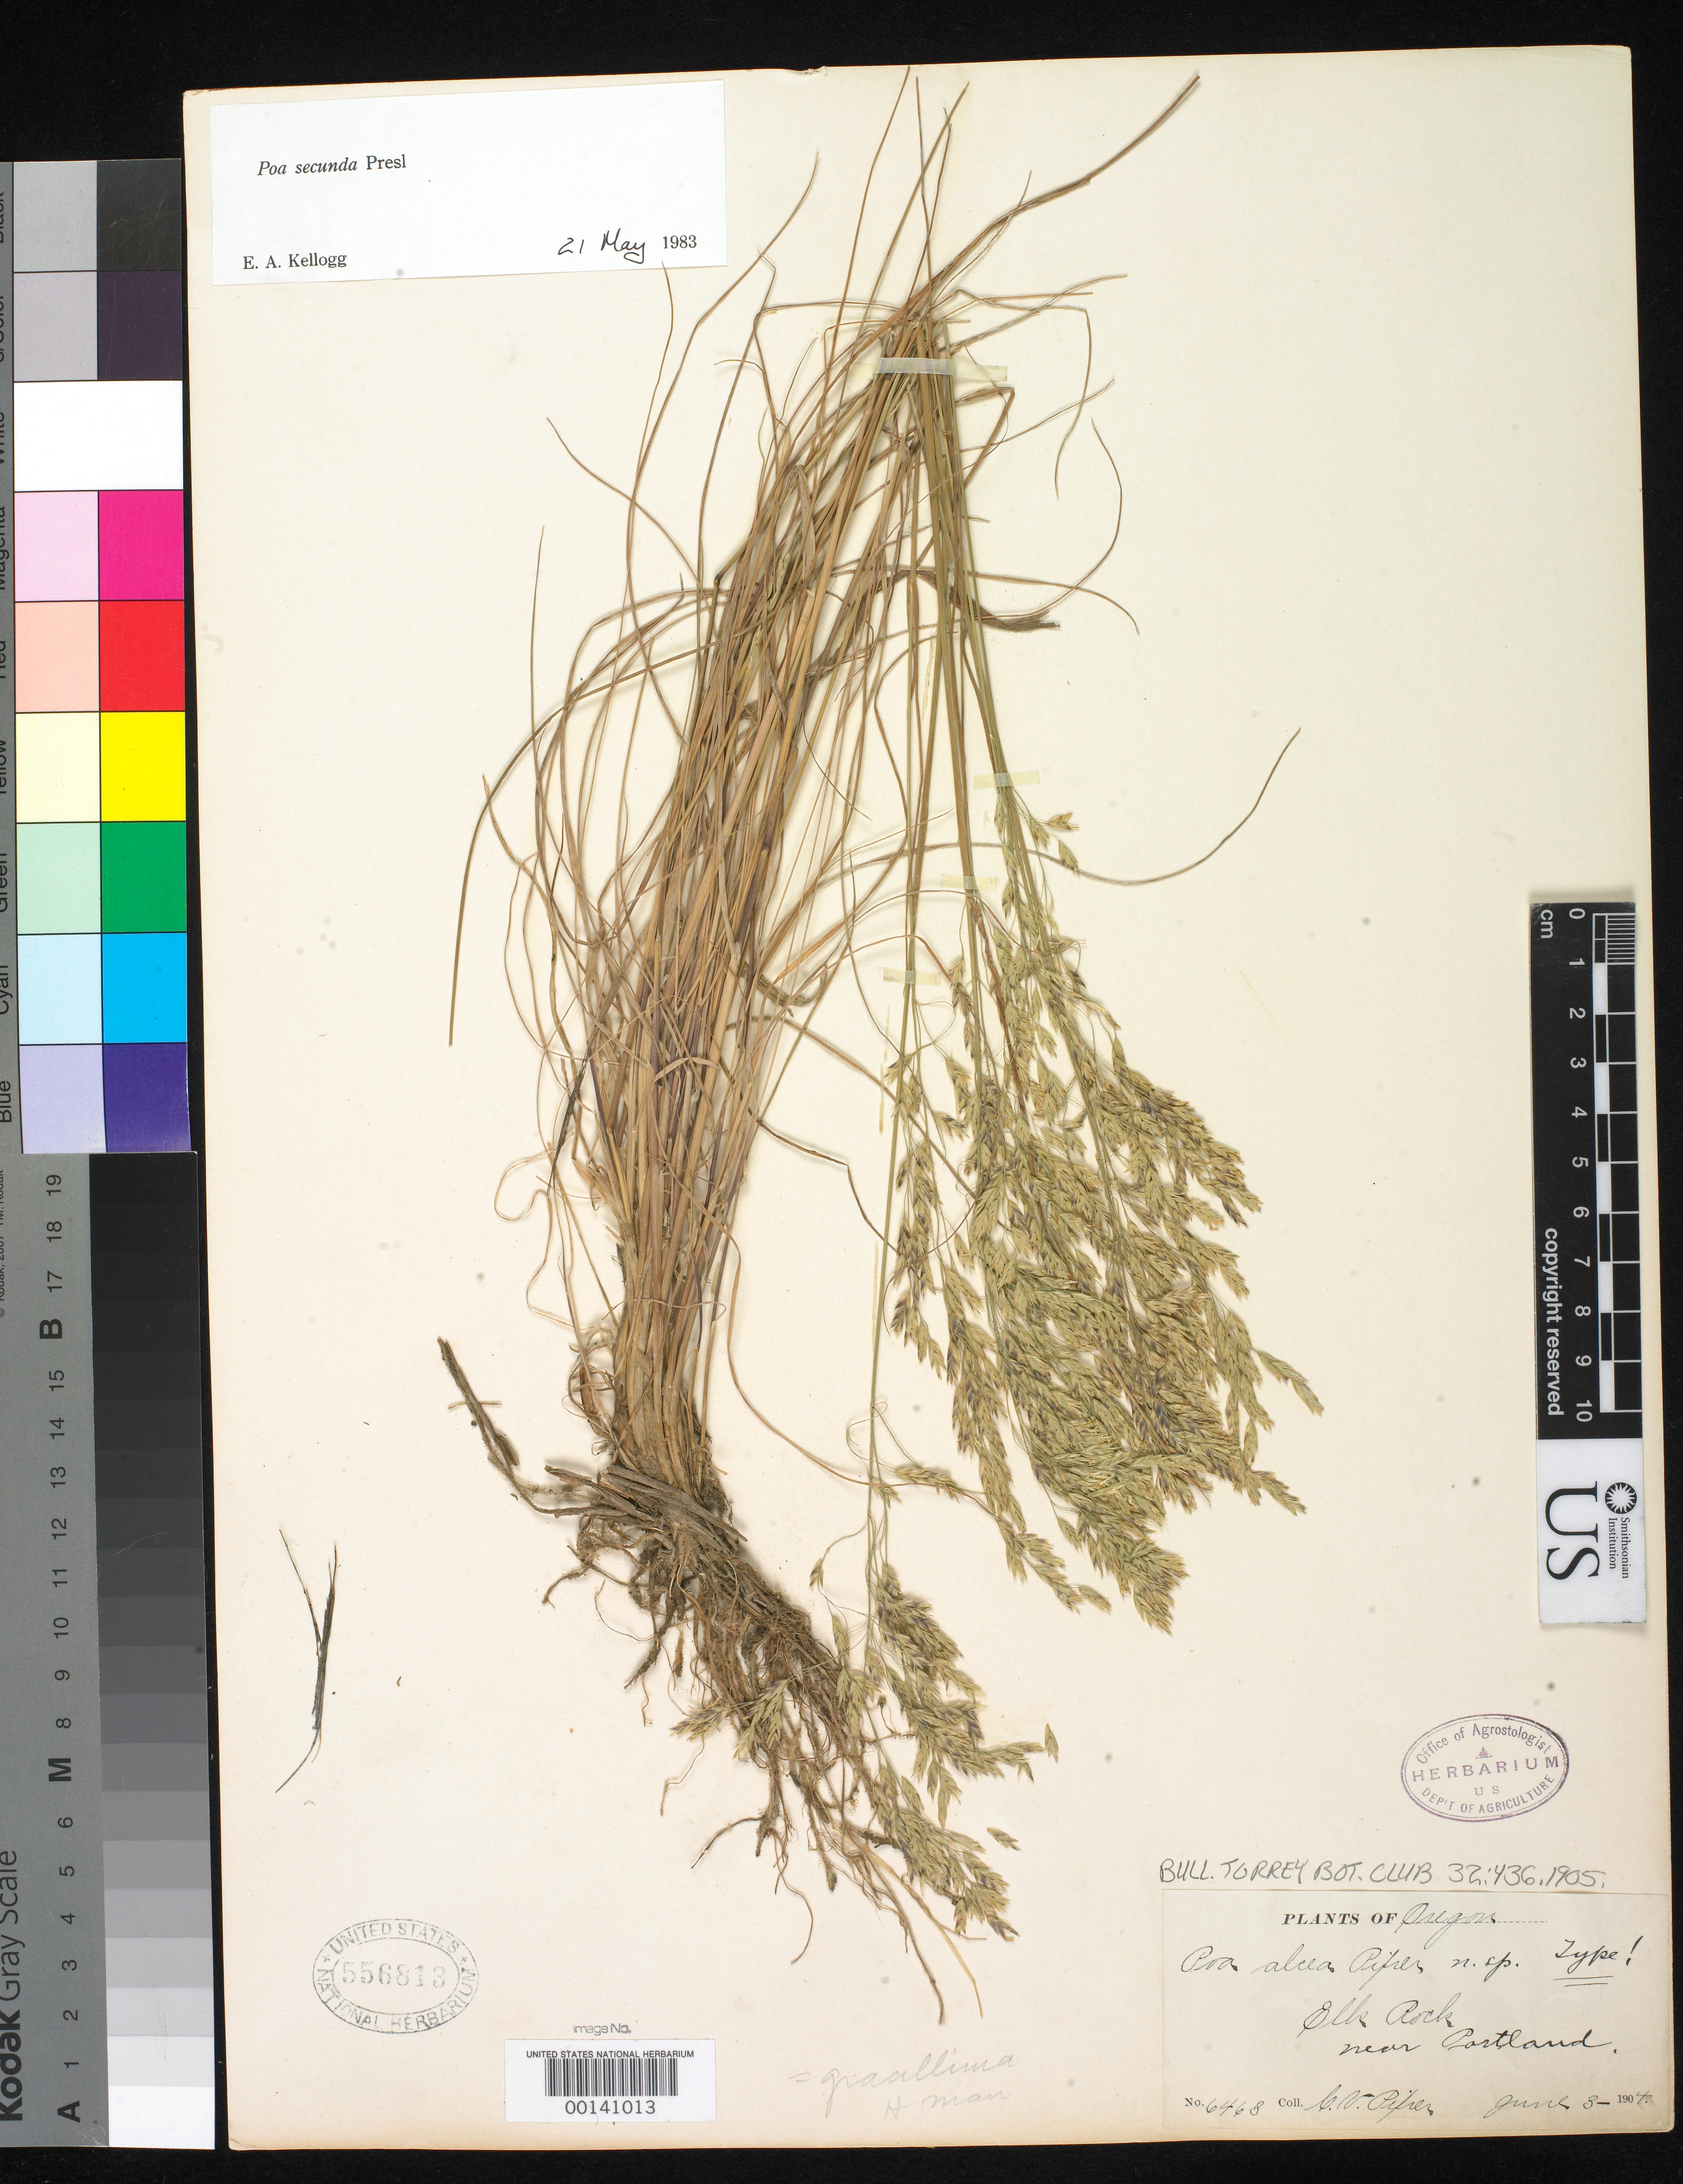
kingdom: Plantae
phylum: Tracheophyta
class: Liliopsida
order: Poales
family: Poaceae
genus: Poa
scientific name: Poa alcea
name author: Piper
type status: Holotype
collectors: C. V. Piper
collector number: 6463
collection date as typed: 03 Jun 1904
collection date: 1904-06-03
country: United States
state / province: Oregon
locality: Elk Rock near Portland.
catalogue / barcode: US 556813